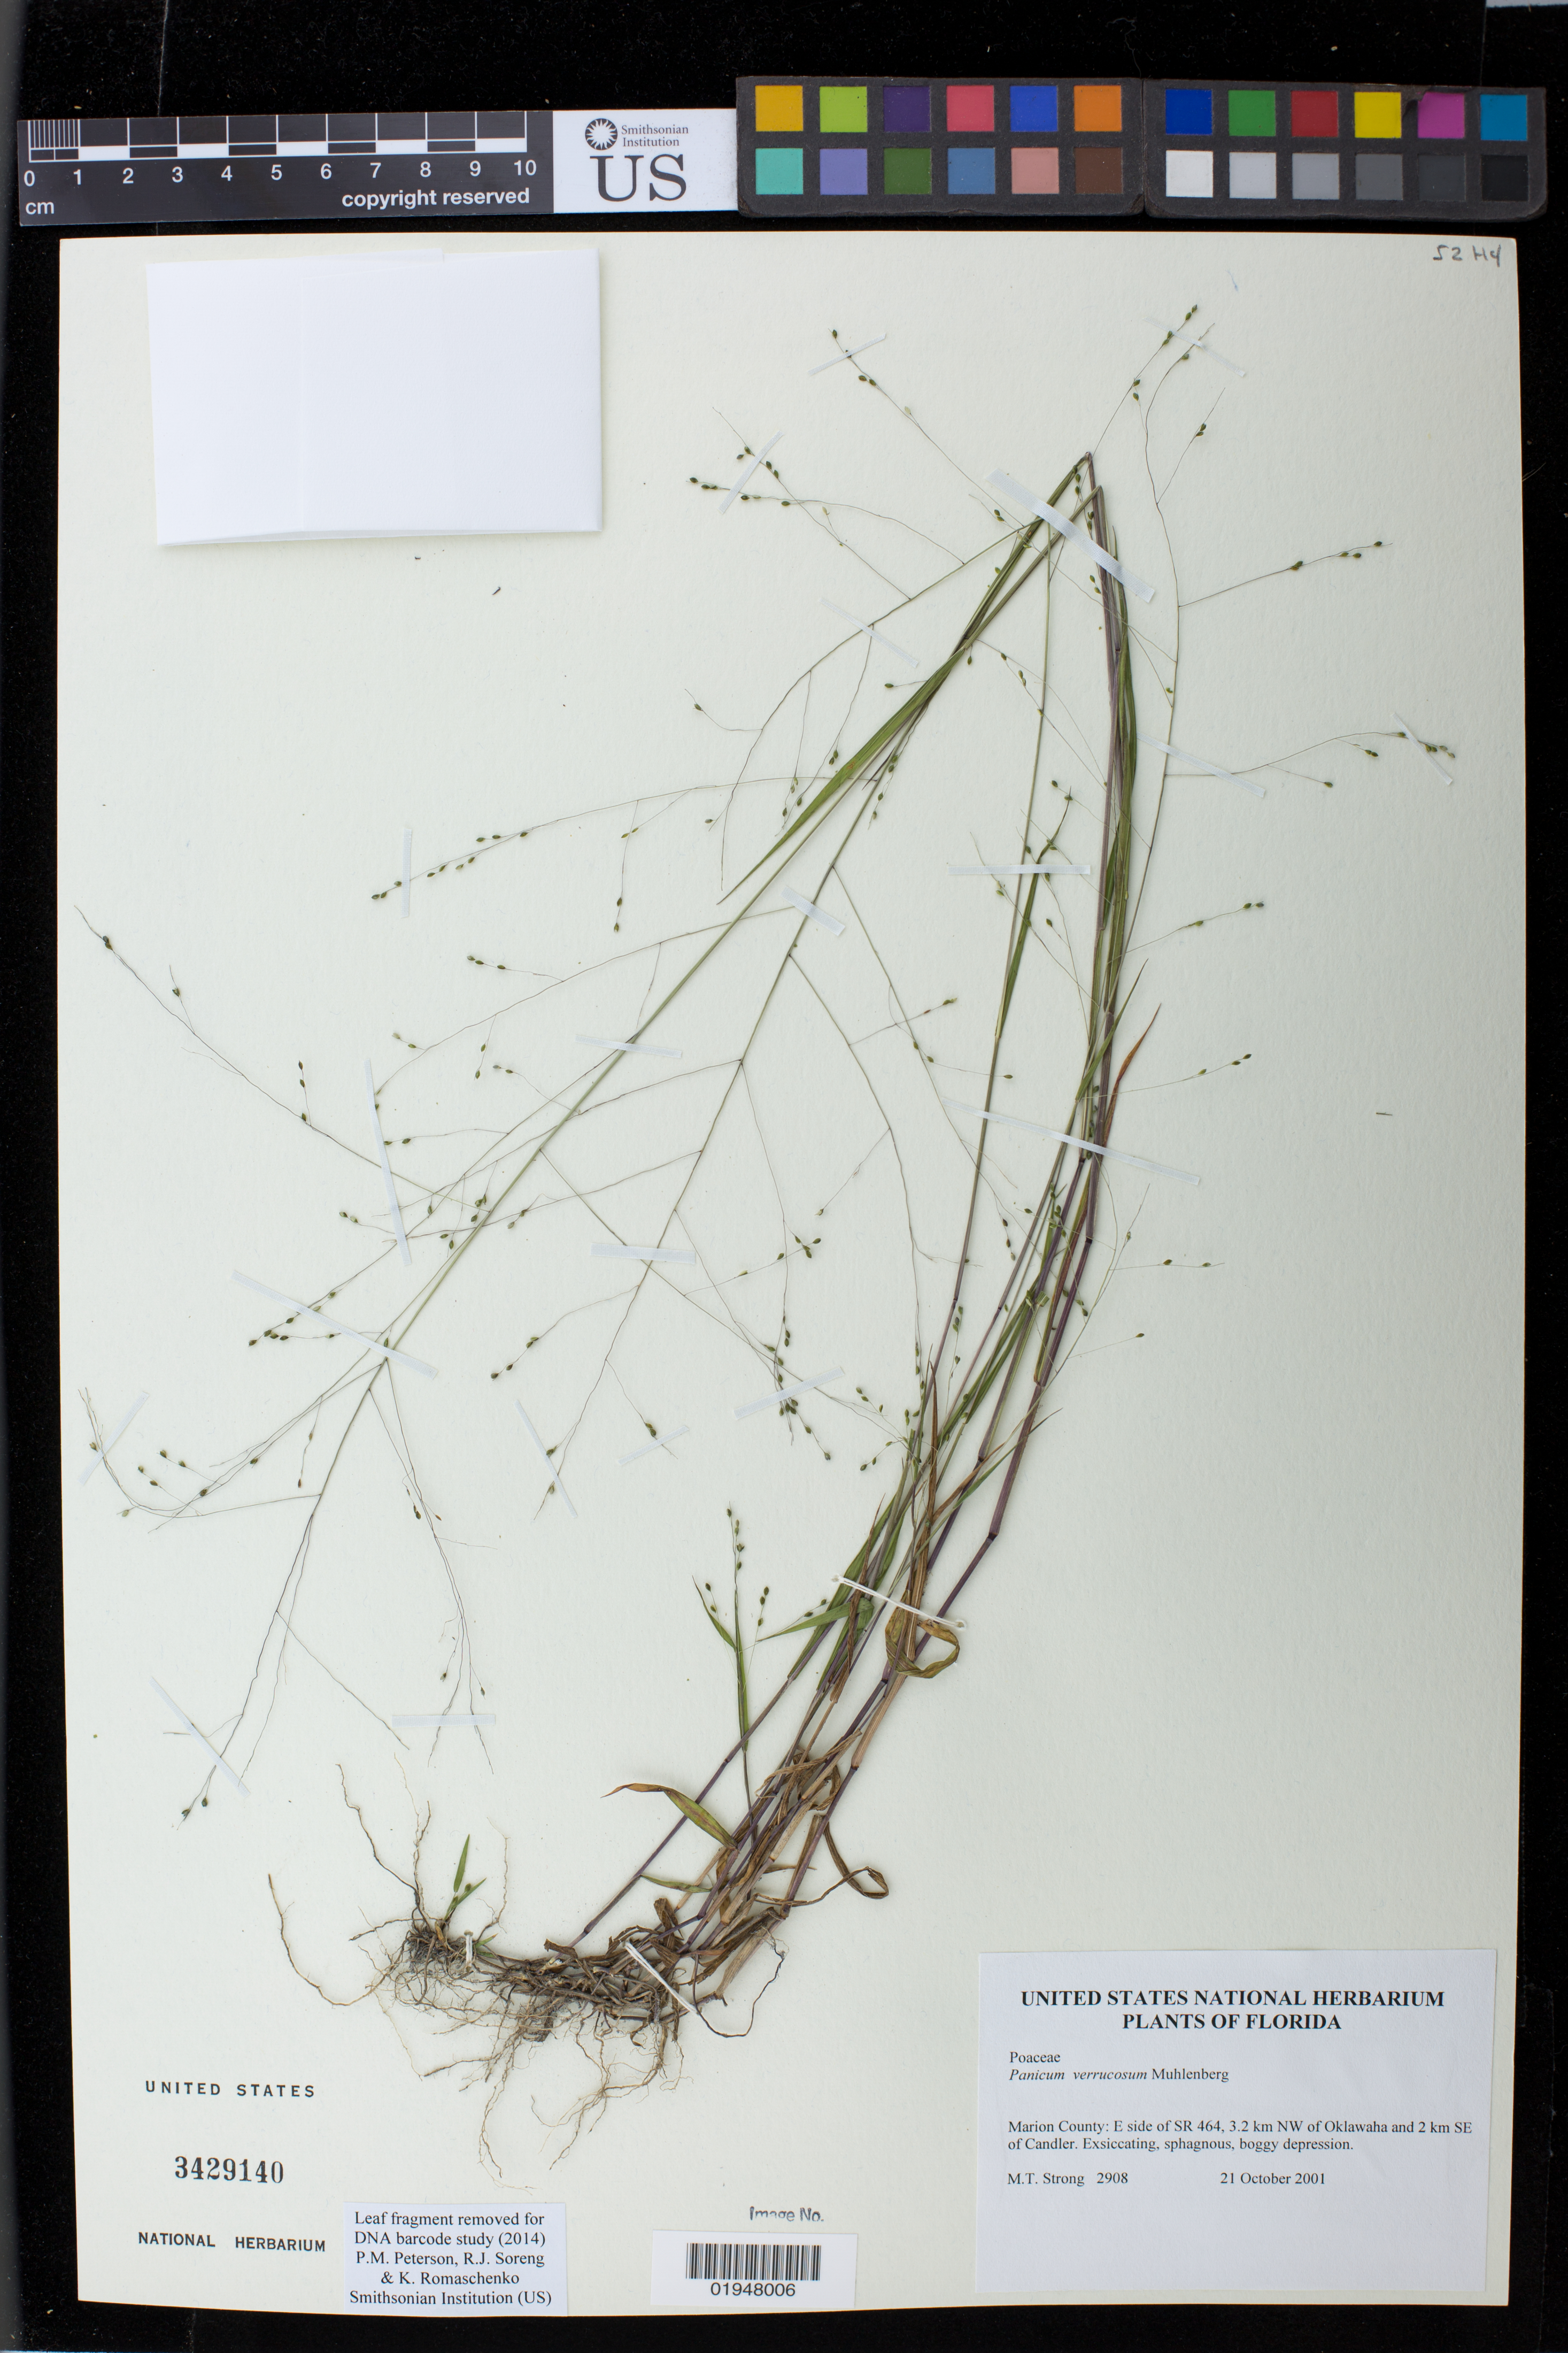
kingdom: Plantae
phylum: Tracheophyta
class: Liliopsida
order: Poales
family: Poaceae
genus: Panicum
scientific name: Panicum verrucosum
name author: Muhl.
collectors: M. T. Strong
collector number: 2908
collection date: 2001-10-21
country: United States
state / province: Florida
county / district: Marion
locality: E side of SR 464, 3.2 km NW of Oklawaha and 2 km SE of Candler.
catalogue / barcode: US 3429140